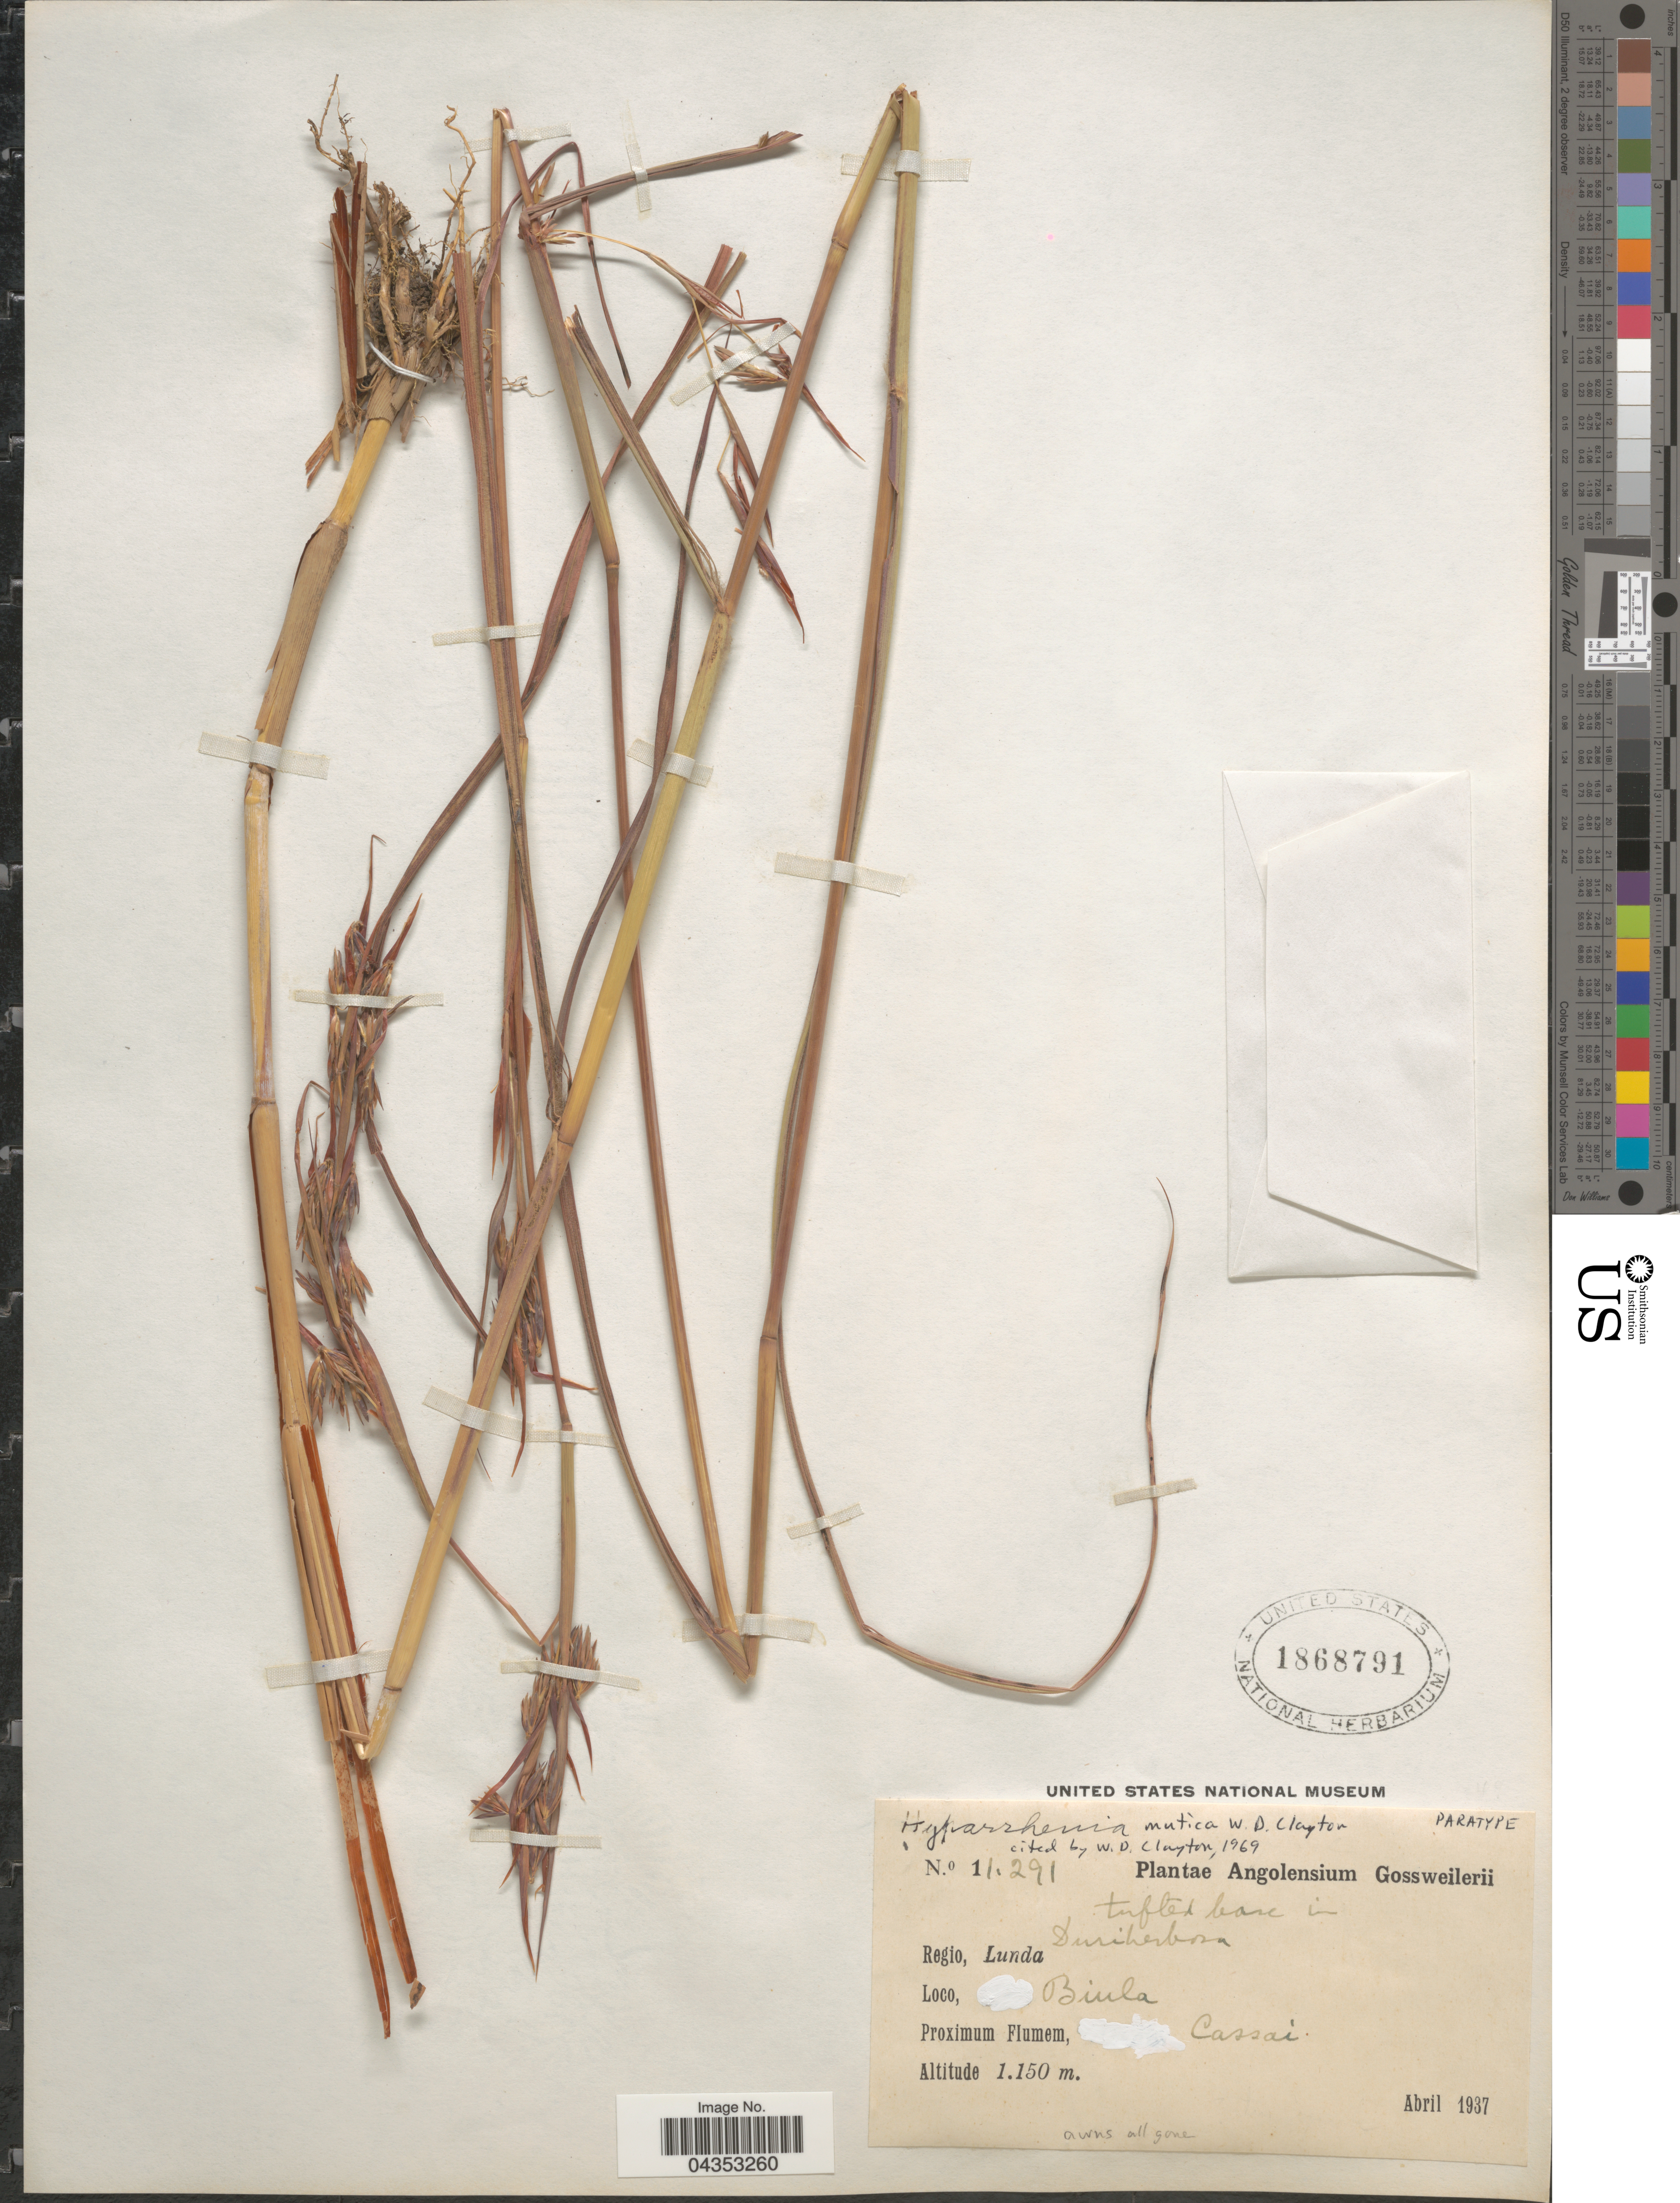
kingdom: Plantae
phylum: Tracheophyta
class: Liliopsida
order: Poales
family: Poaceae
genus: Hyparrhenia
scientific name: Hyparrhenia diplandra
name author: (Hack.) Stapf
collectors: -. Gossweiler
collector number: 11291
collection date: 1937-04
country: Angola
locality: Regio, Lunda. Biula. Proximum Flumem, Cassai.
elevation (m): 1150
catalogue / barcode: US 1868791